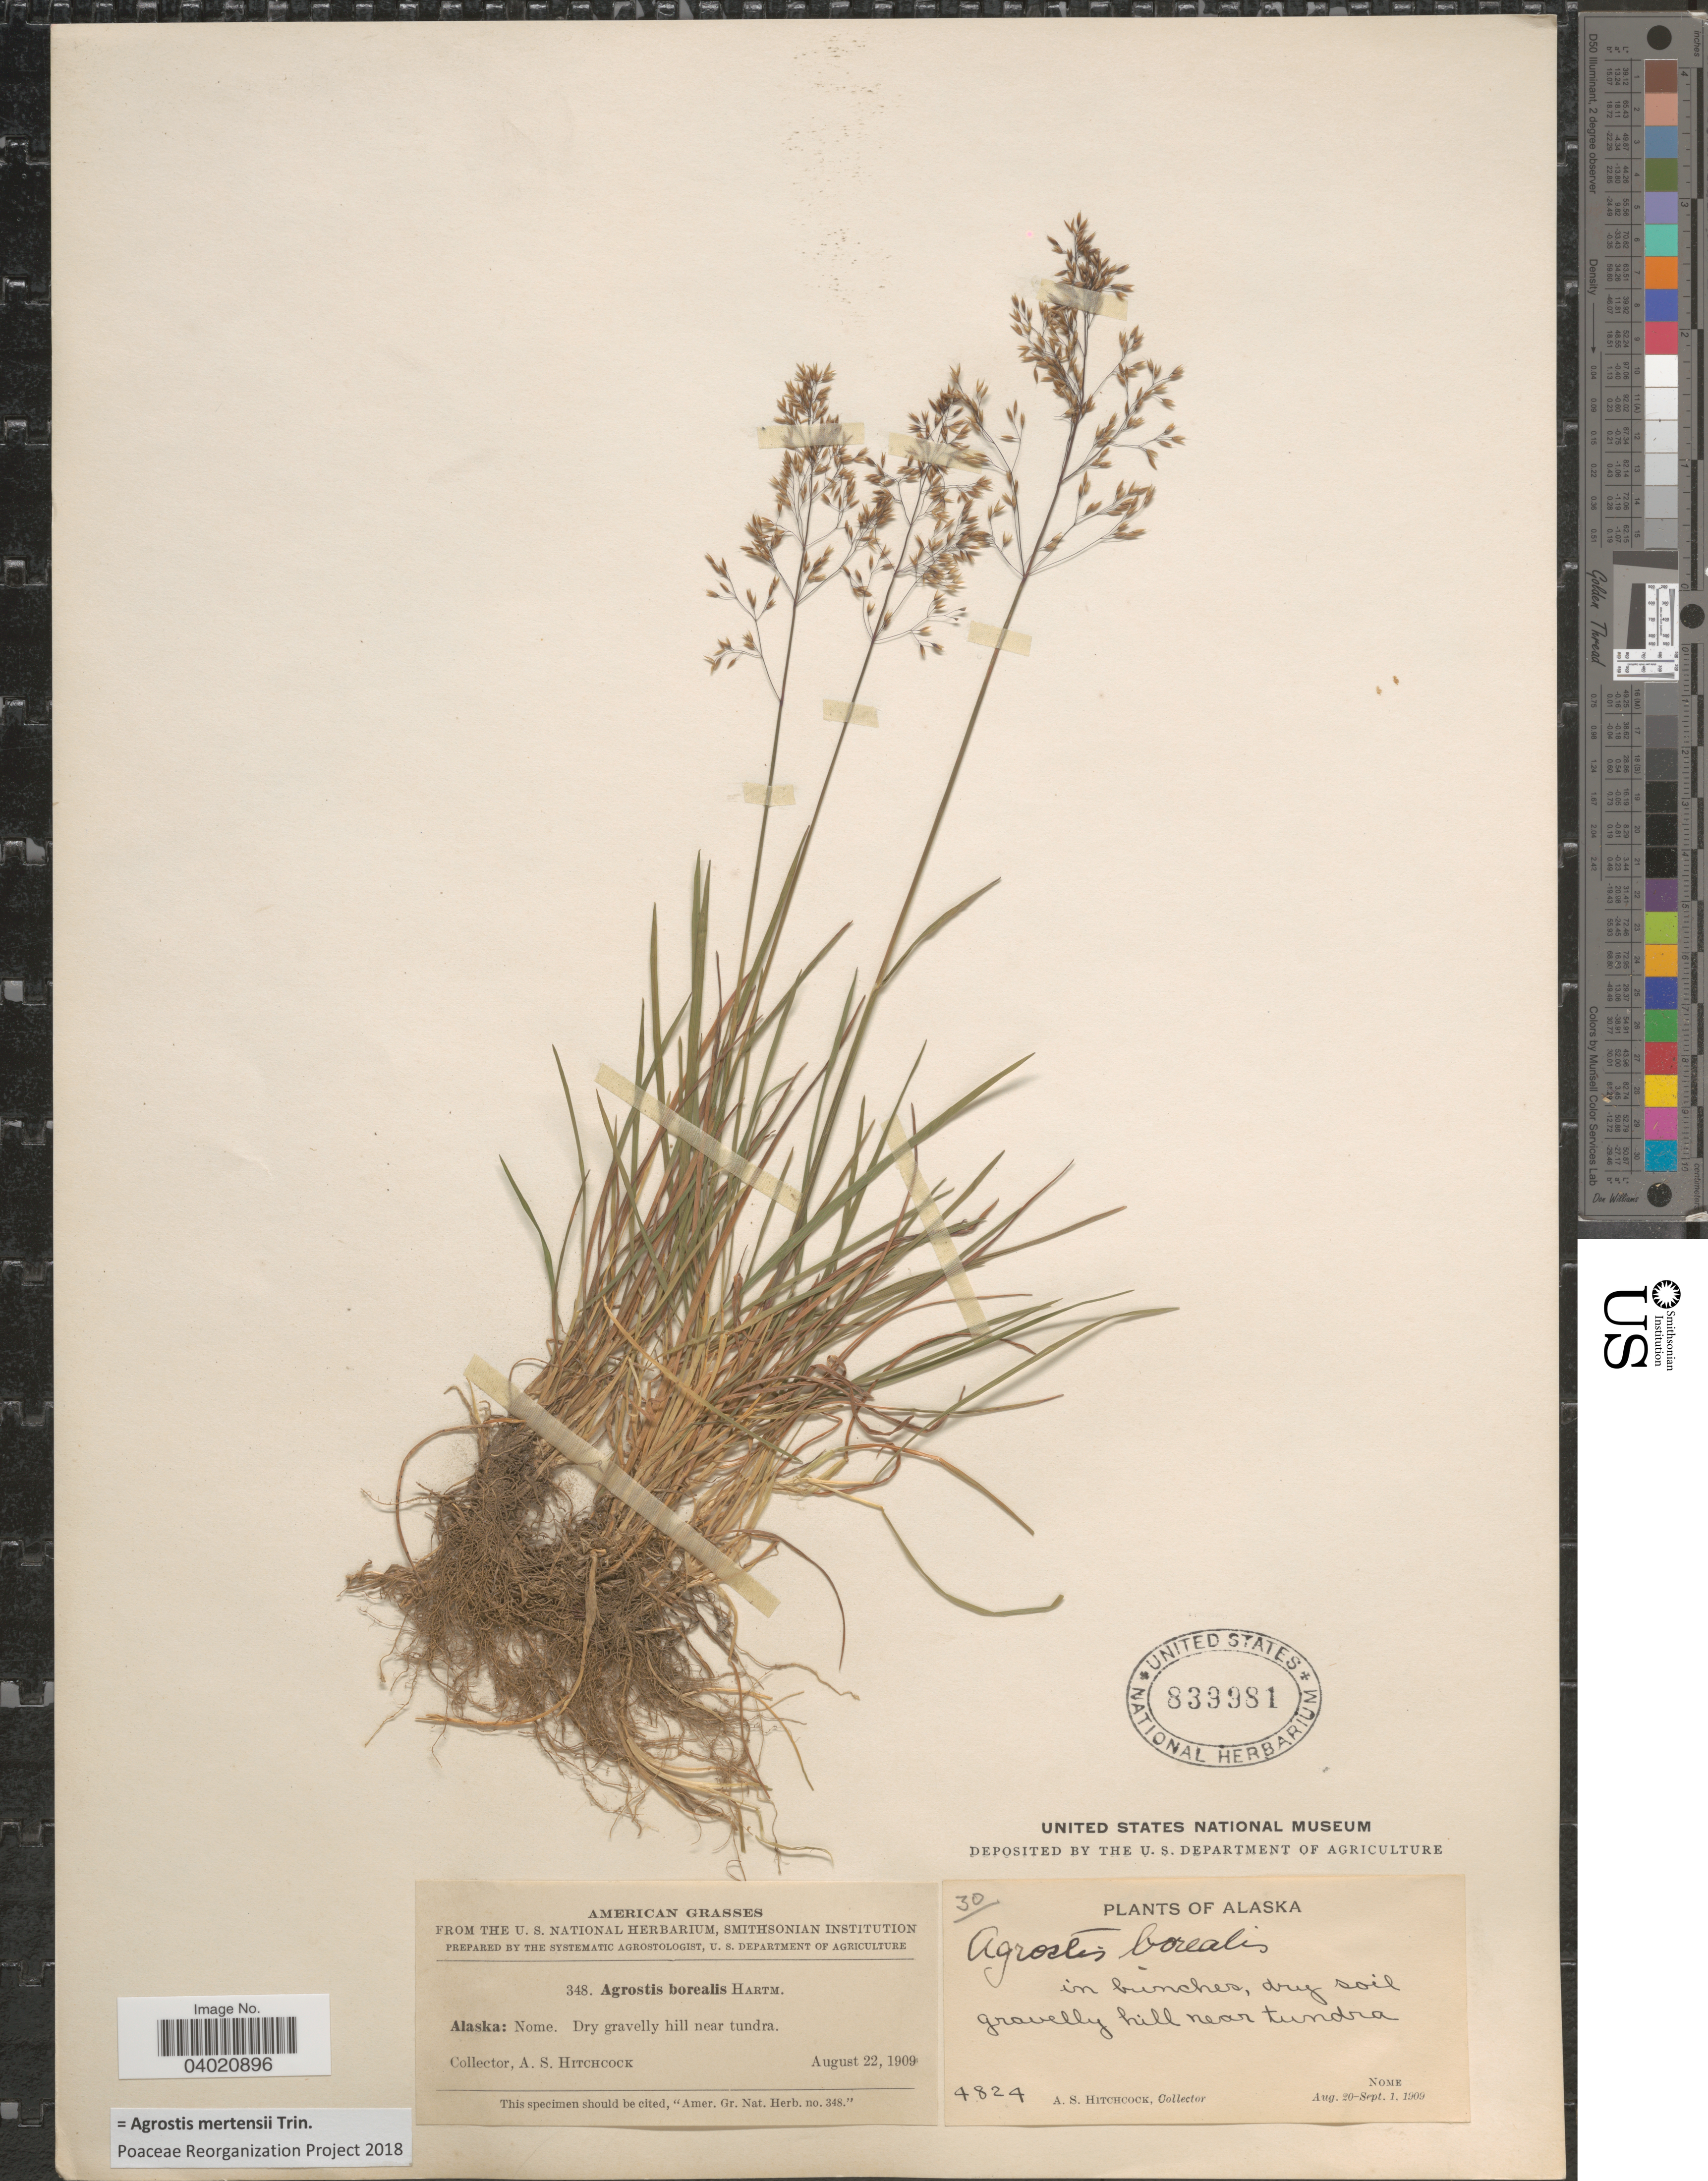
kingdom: Plantae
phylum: Tracheophyta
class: Liliopsida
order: Poales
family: Poaceae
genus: Agrostis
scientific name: Agrostis mertensii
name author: Trin.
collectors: A. S. Hitchcock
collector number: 348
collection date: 1909-08-22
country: United States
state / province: Alaska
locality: Nome.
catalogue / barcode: US 839981